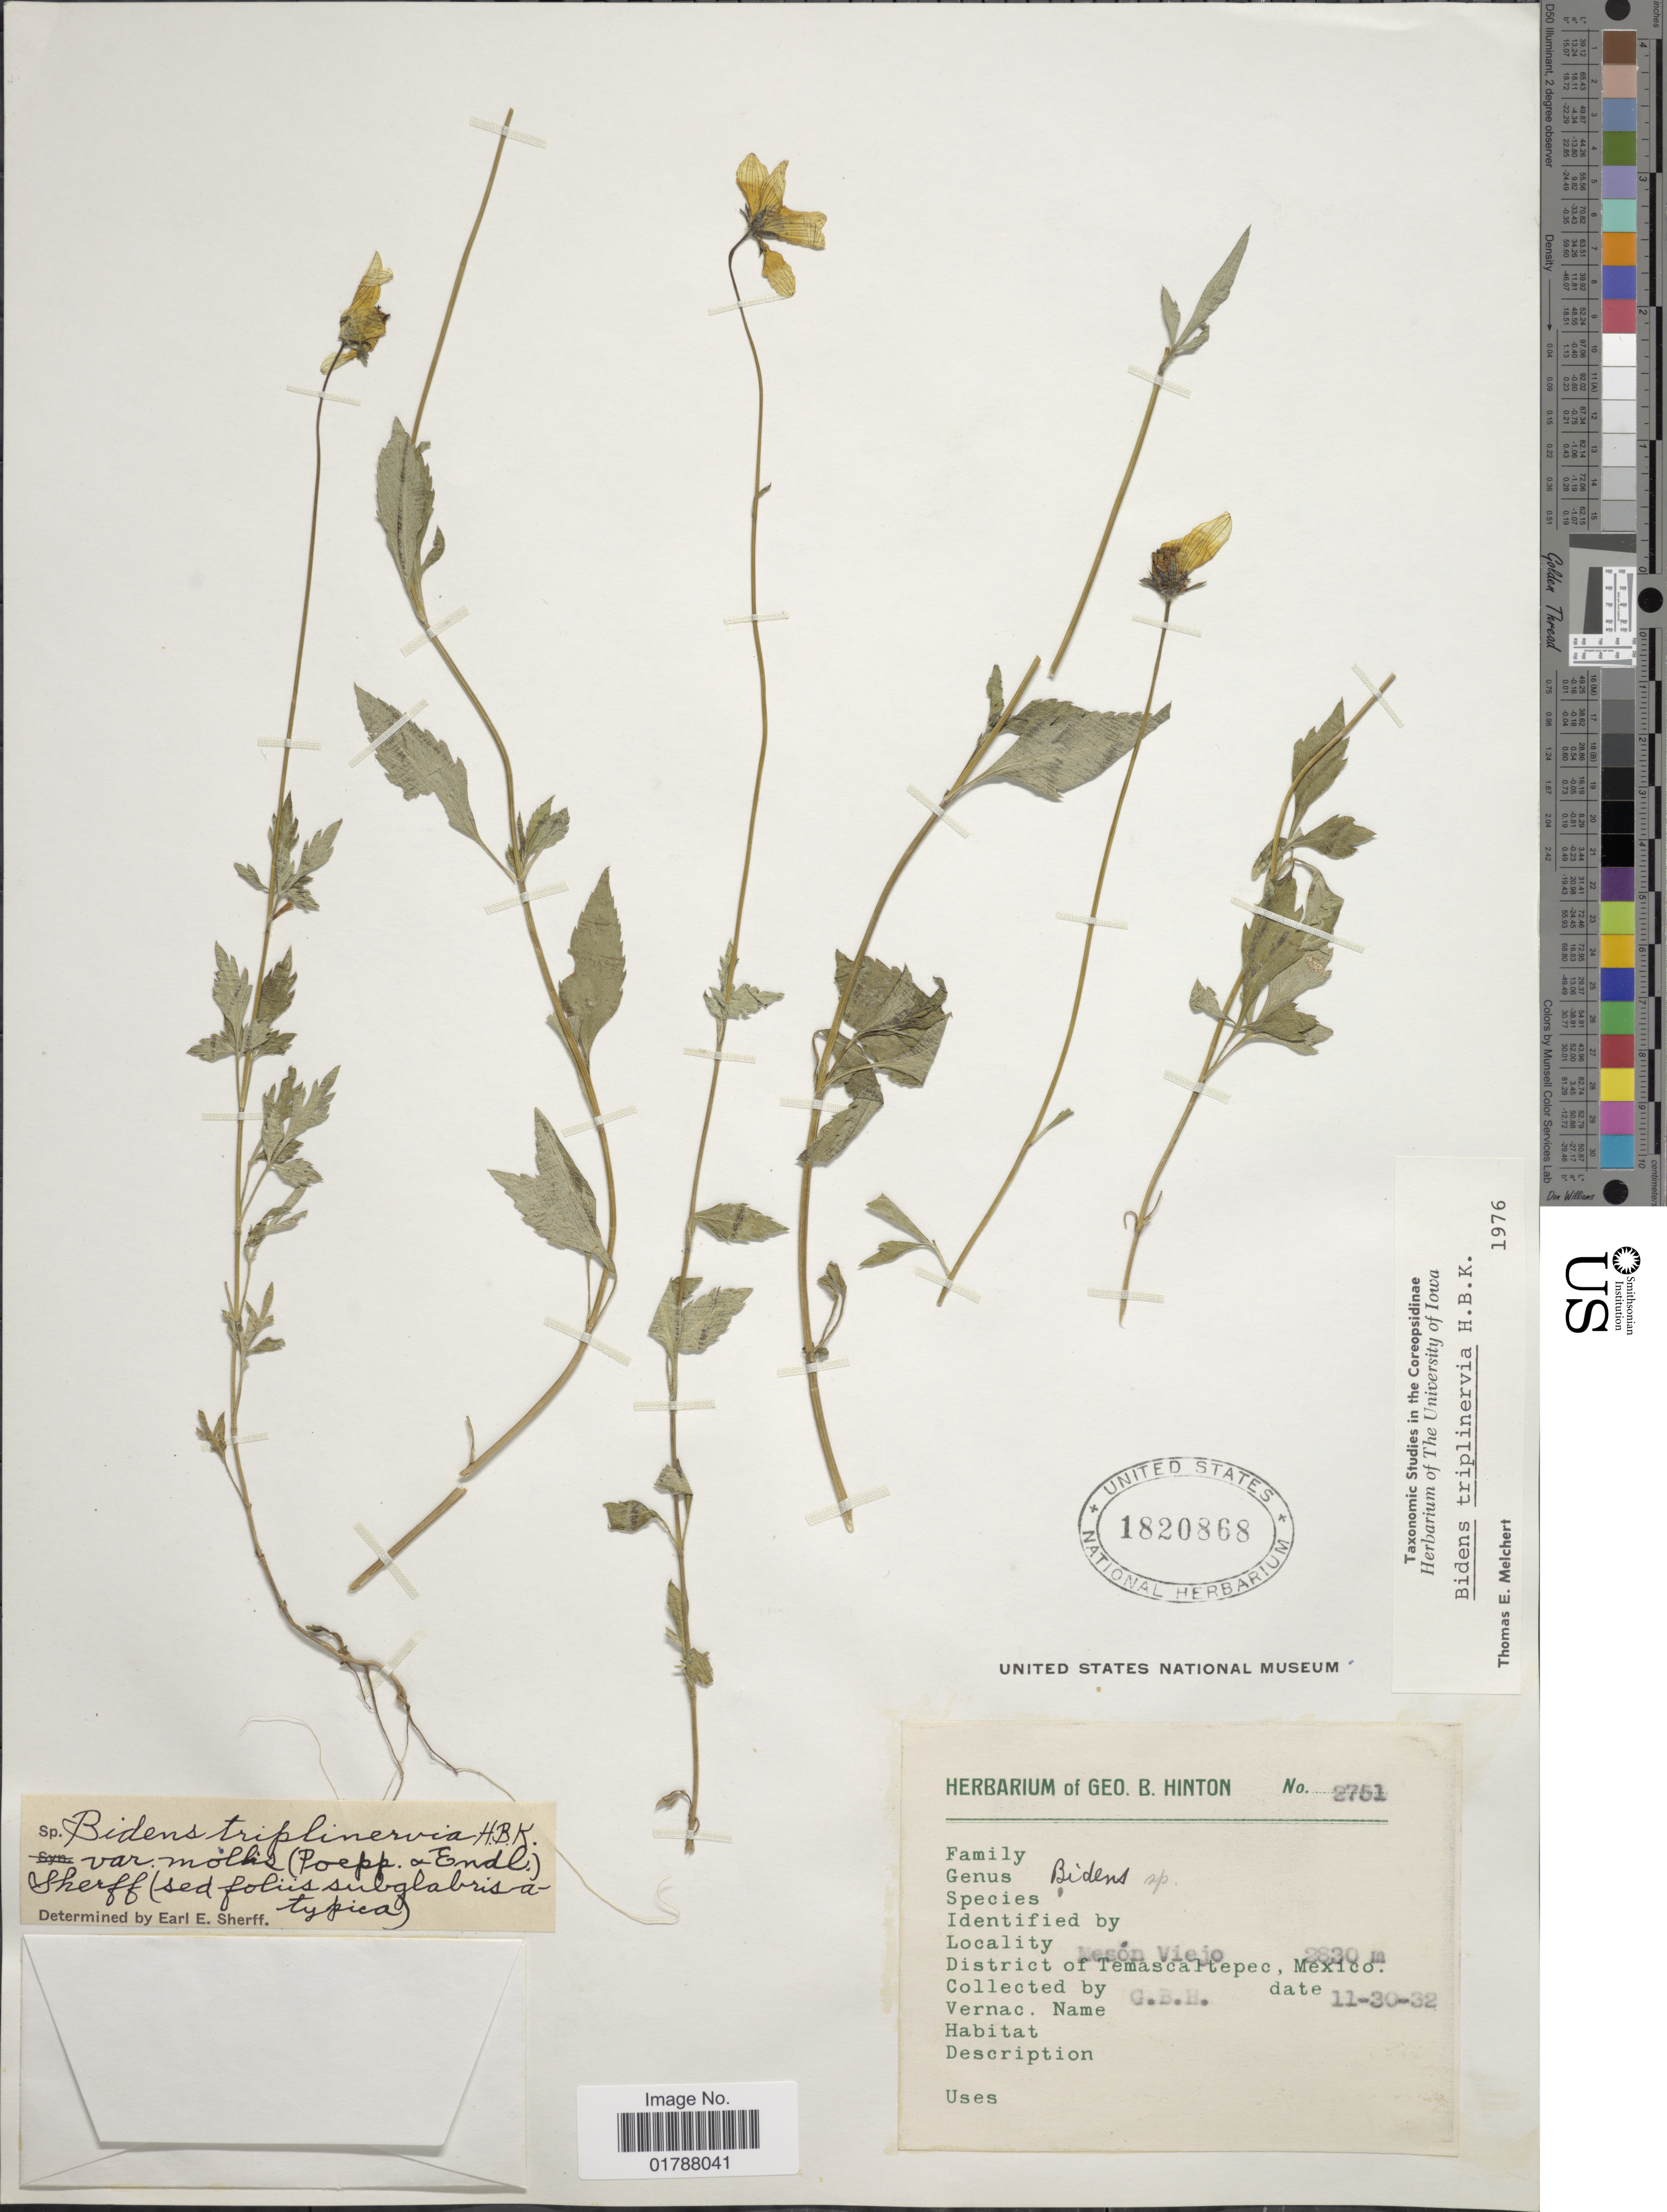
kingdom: Plantae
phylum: Tracheophyta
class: Magnoliopsida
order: Asterales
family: Asteraceae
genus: Bidens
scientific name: Bidens triplinervia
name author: Kunth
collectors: G. B. Hinton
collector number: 2751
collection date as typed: Transcribed d/m/y: 30/11/32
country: Mexico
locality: Meson Viejo, District Temascaltepec, Mexico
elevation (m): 2830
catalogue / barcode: US 1820868